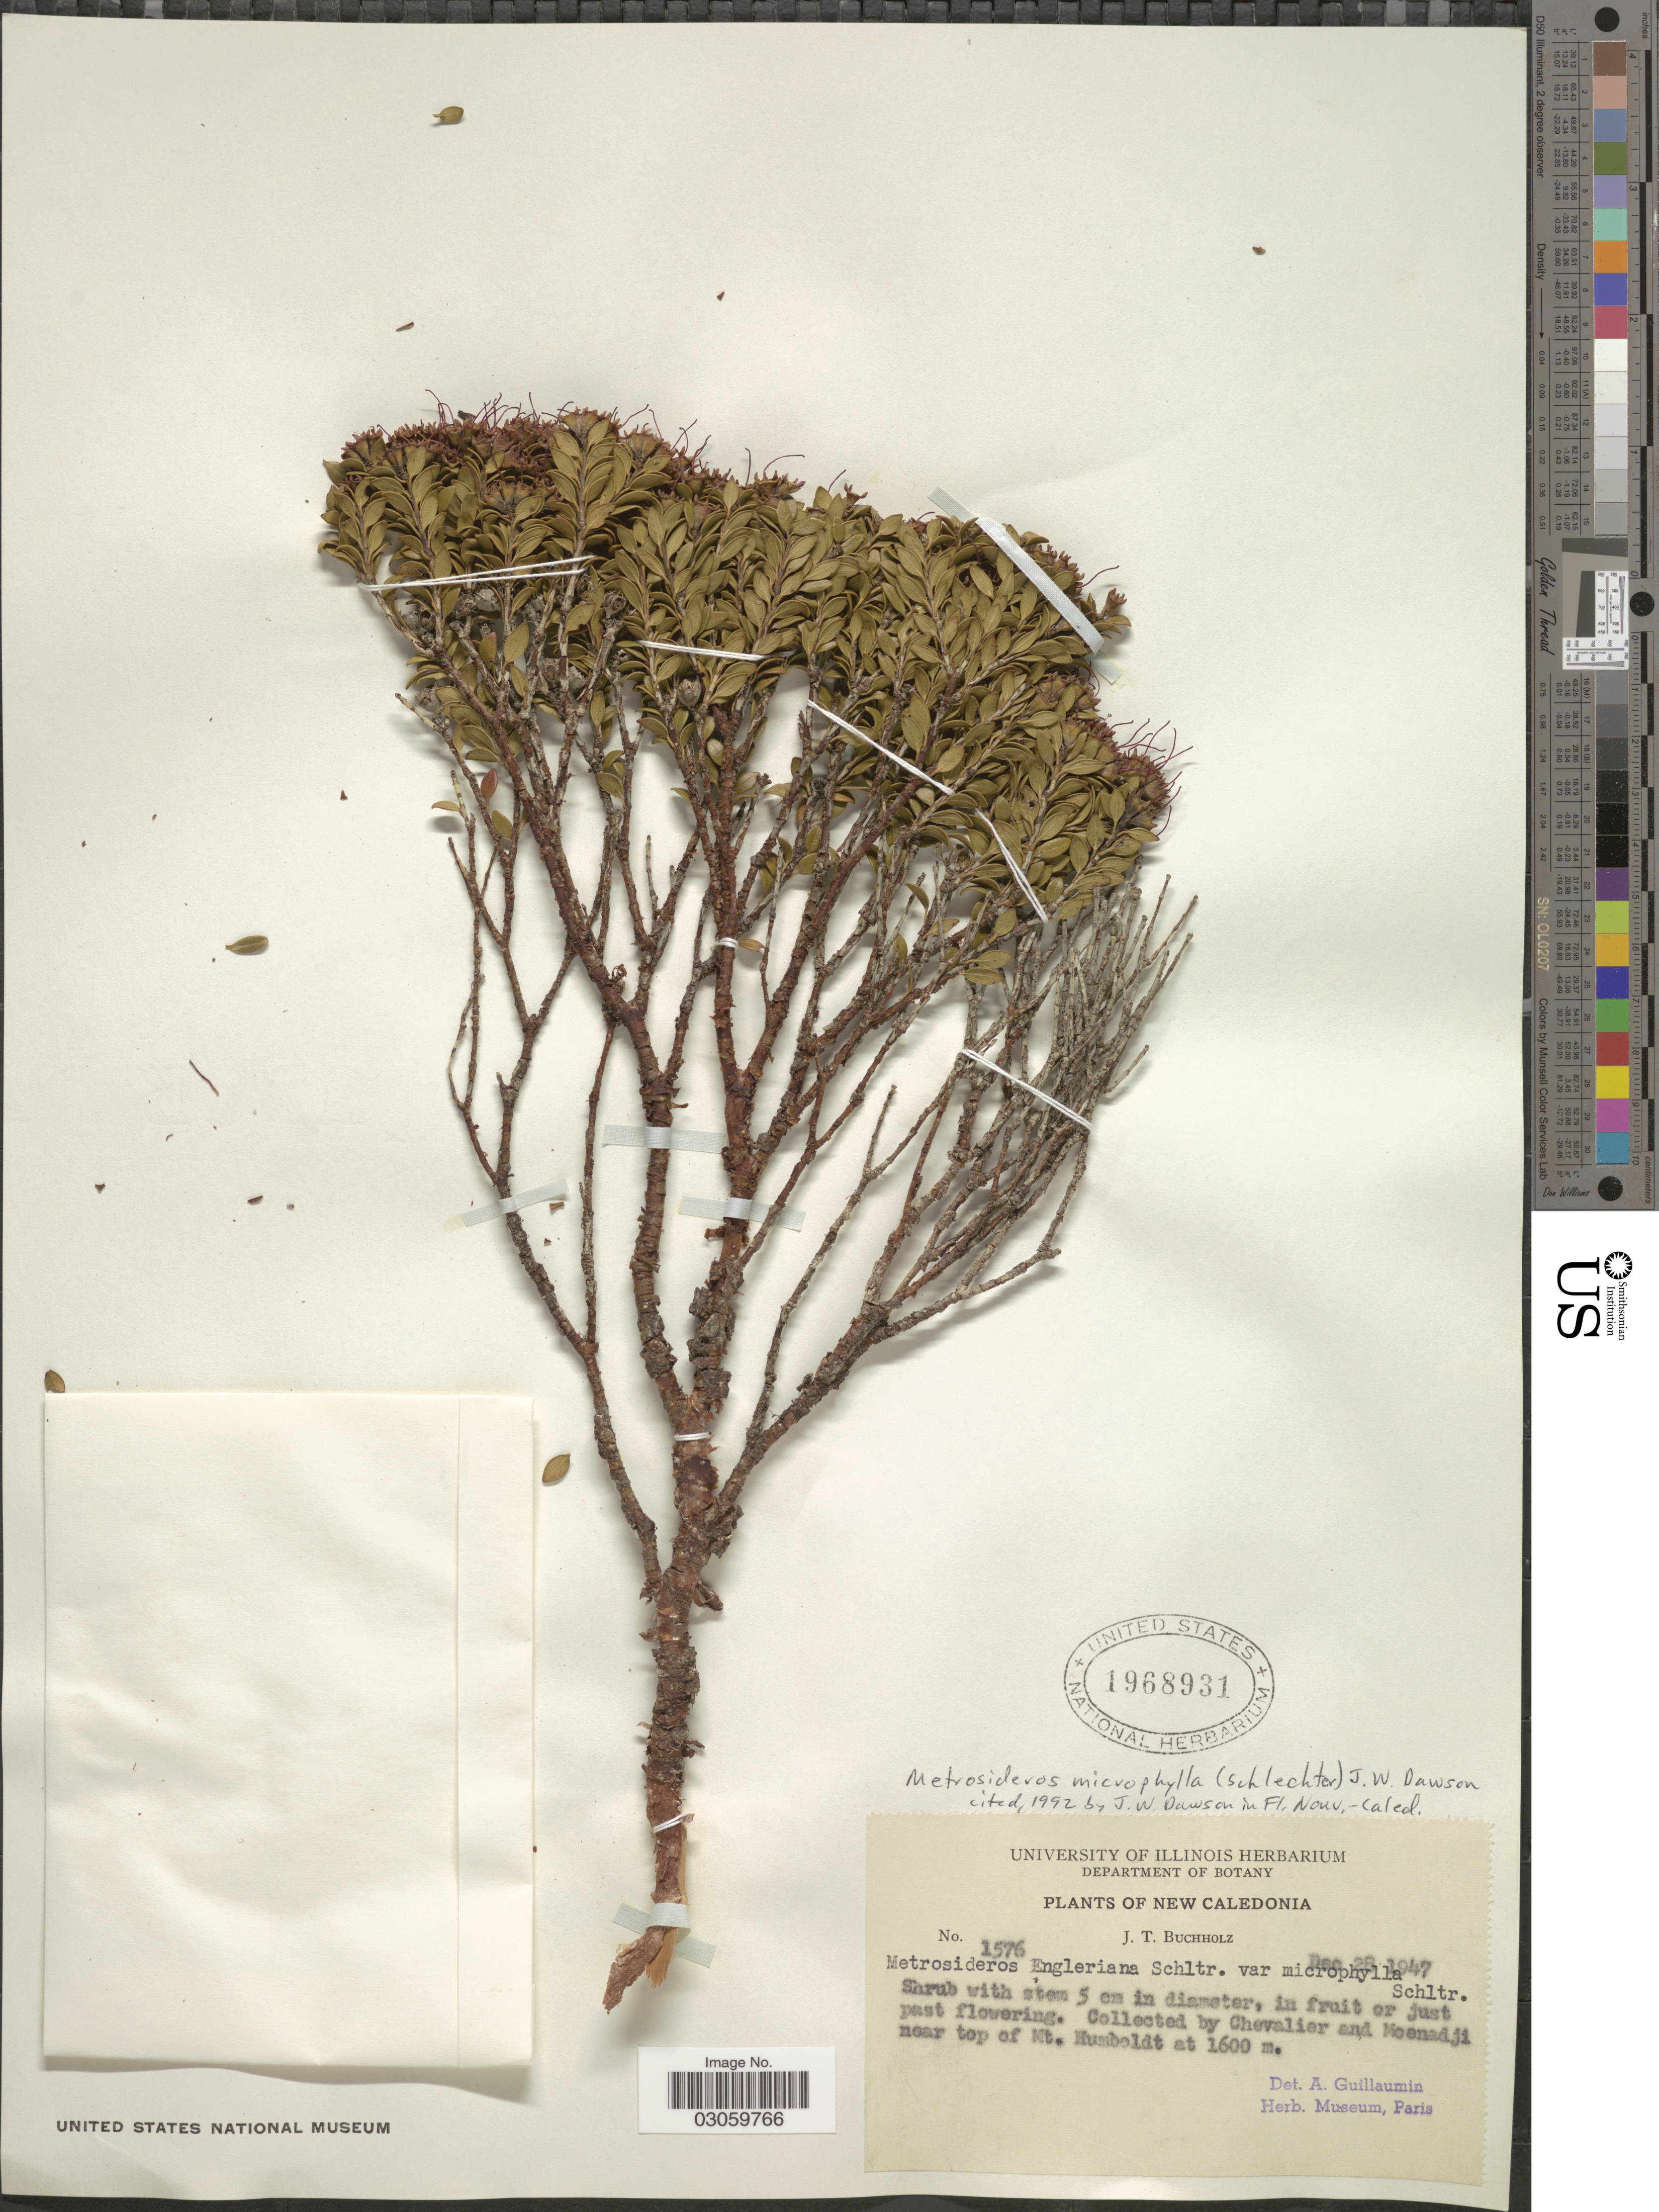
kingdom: Plantae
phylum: Tracheophyta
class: Magnoliopsida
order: Myrtales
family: Myrtaceae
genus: Metrosideros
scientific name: Metrosideros microphylla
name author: (Schltr.) J.W. Dawson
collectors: Chevalier & Moenadji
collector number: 1576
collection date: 1947-12-28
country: New Caledonia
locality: Near top of Mt. Humboldt.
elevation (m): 1600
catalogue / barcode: US 1968931